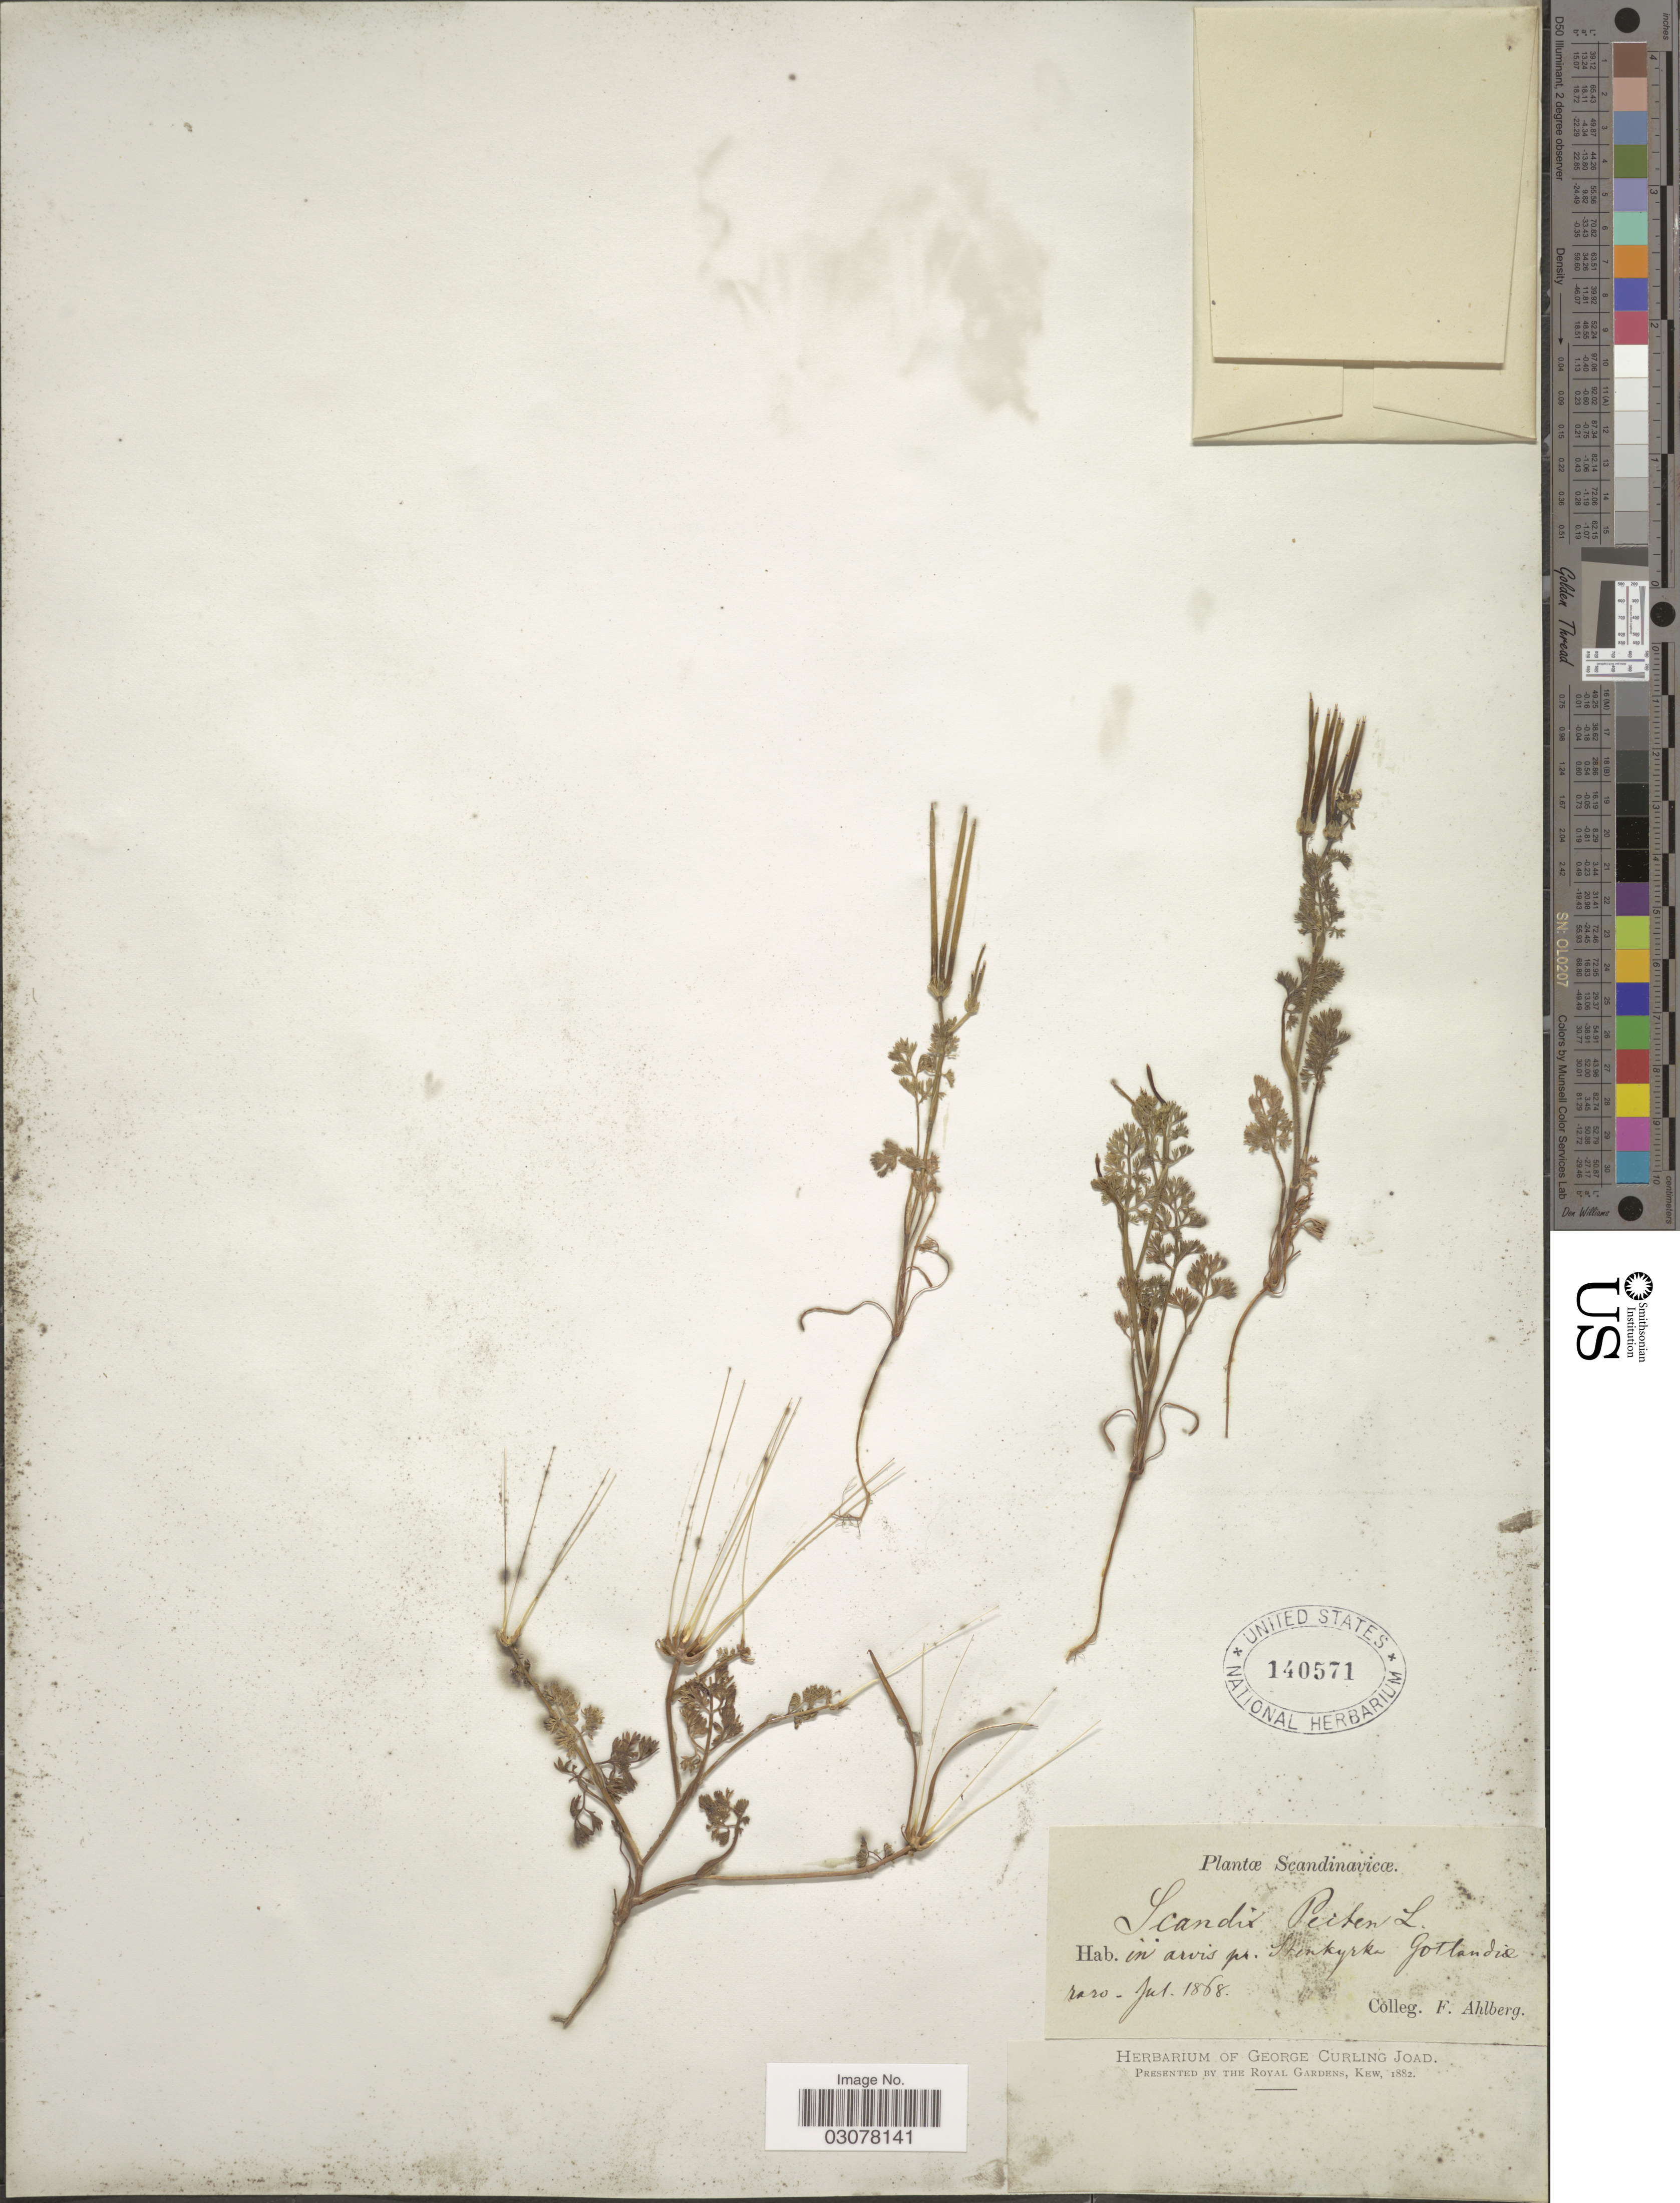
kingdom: Plantae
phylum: Tracheophyta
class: Magnoliopsida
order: Apiales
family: Apiaceae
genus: Scandix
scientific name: Scandix pecten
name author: Scop.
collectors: F. Ahlberg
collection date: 1868-07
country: Sweden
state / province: Gotland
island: Gotland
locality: Scandinavicæ. Pr. Stenkyrka Gotlandiae.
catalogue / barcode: US 140571